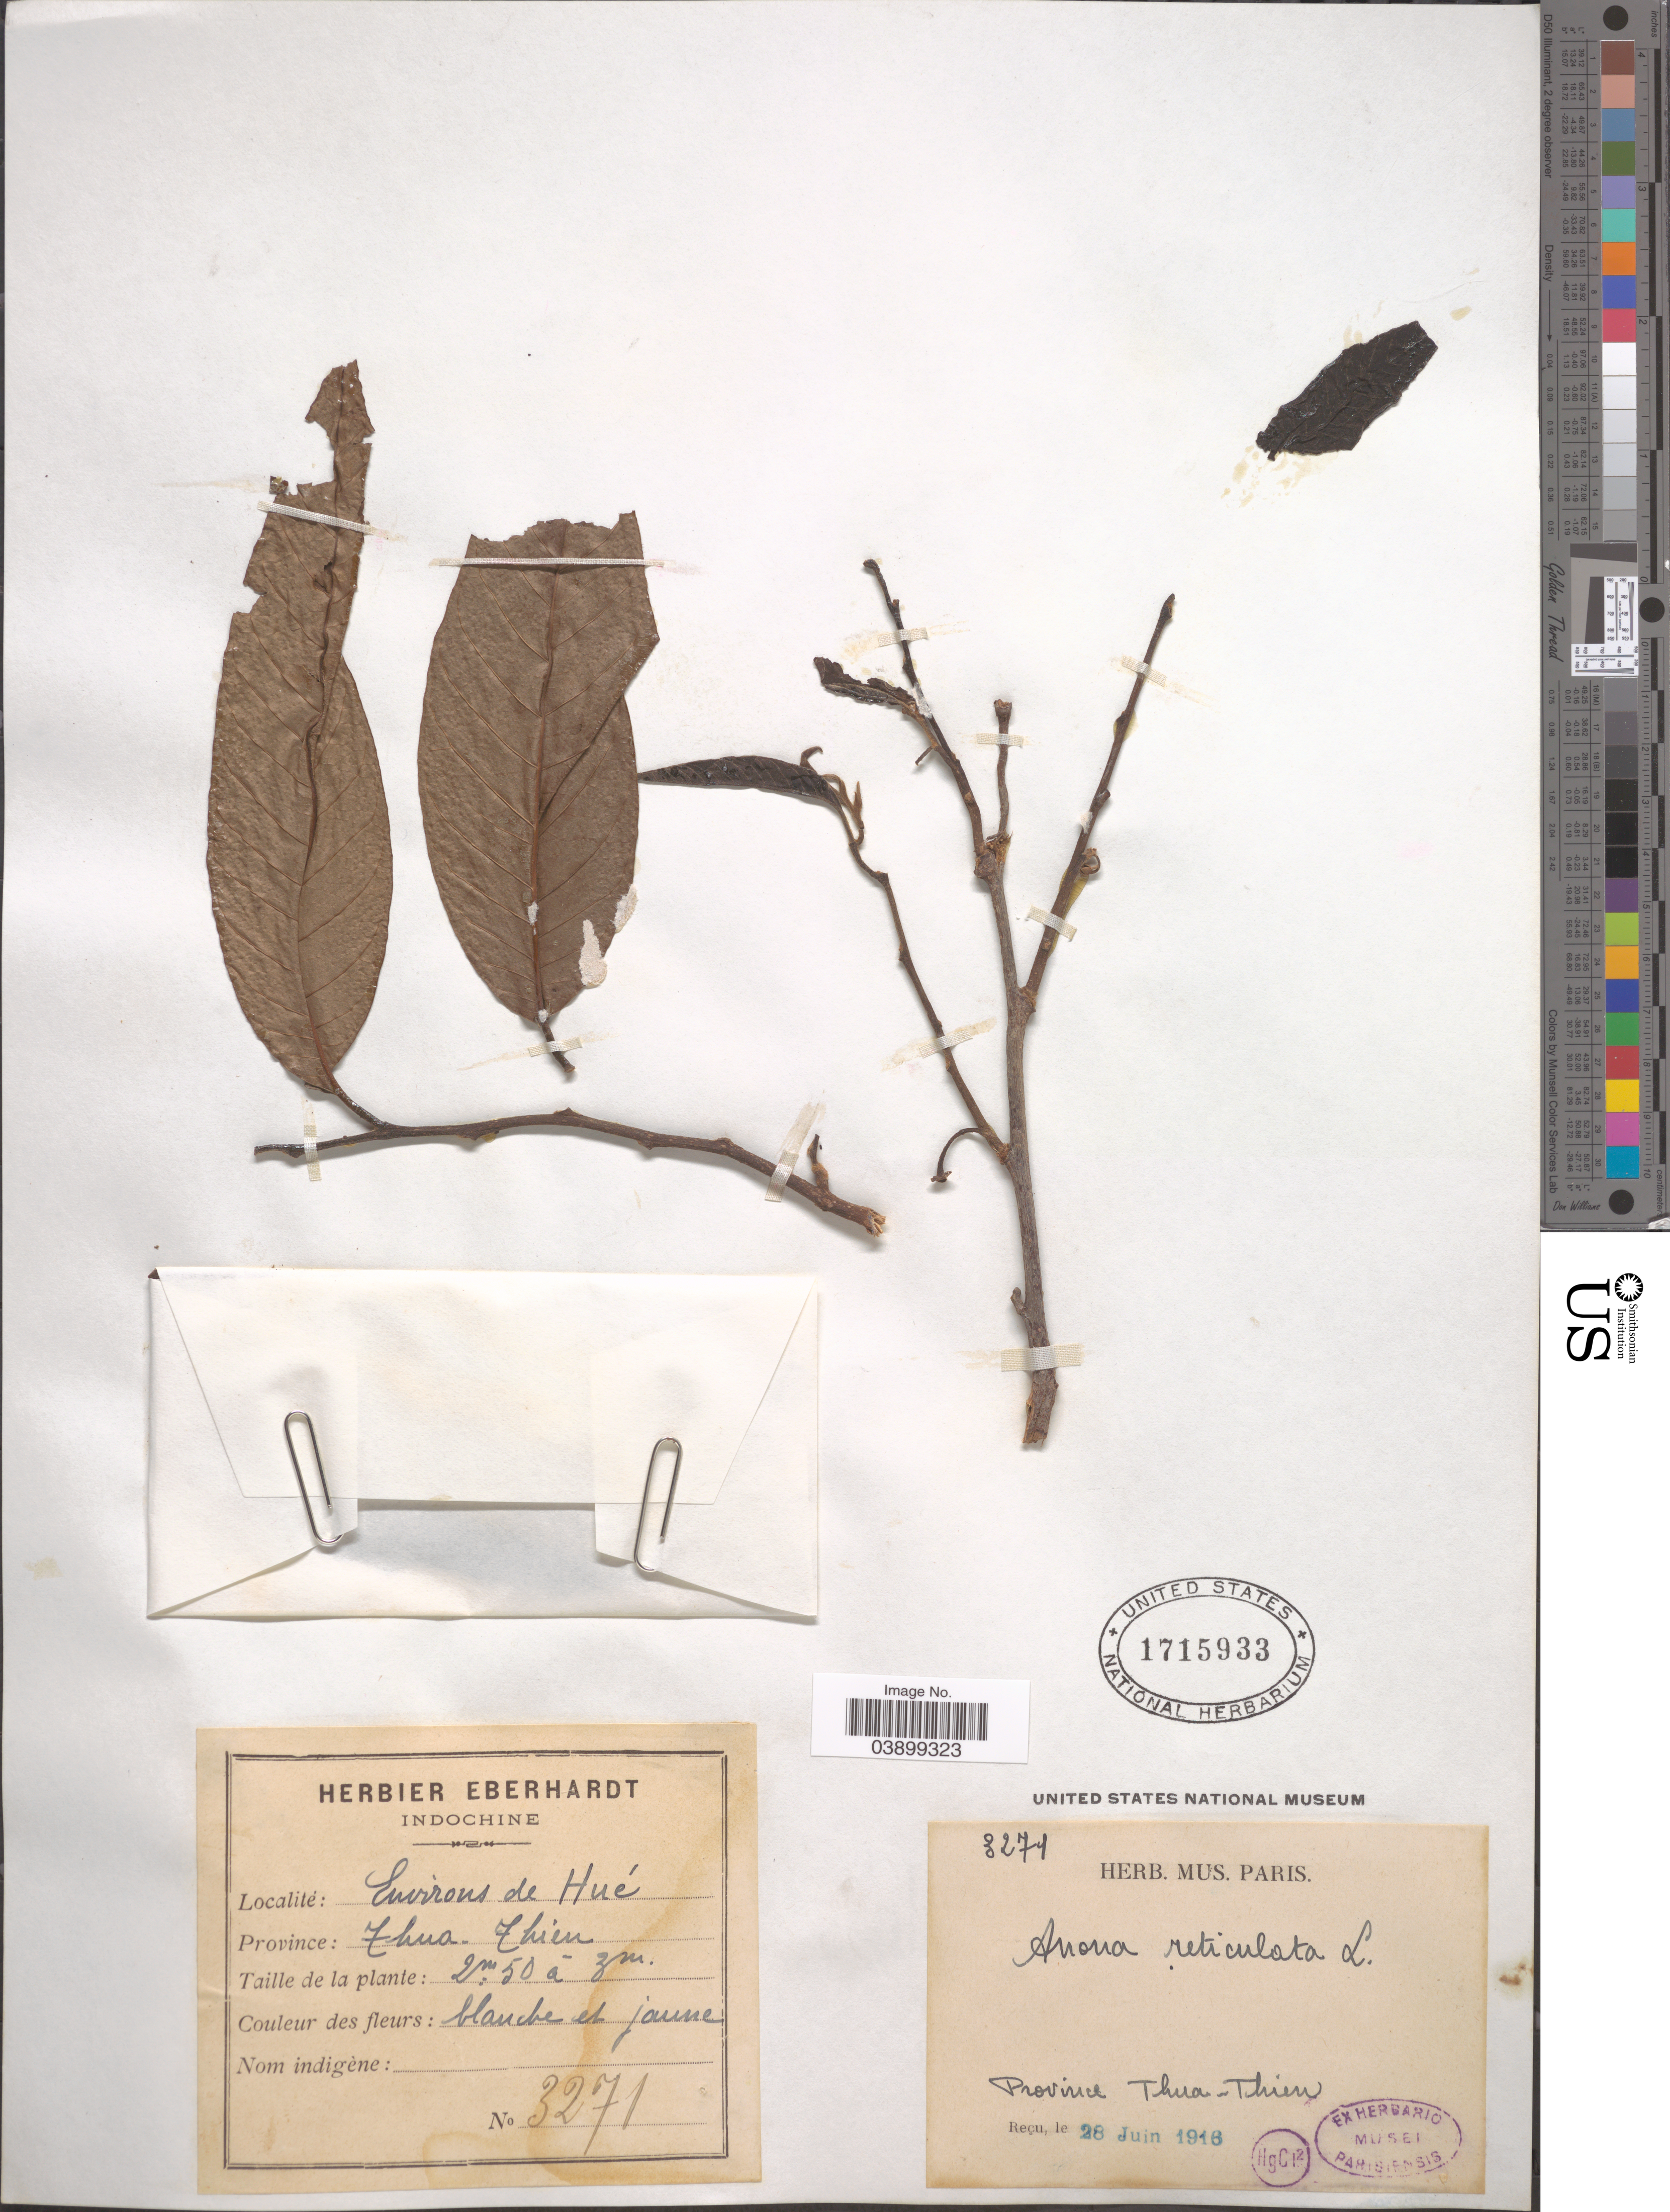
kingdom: Plantae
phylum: Tracheophyta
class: Magnoliopsida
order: Magnoliales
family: Annonaceae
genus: Annona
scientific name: Annona reticulata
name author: L.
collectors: ex herb. Eberhardt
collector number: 3271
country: Vietnam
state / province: Thua Thien-Hue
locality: Environs de Hué. Province: Thua-Thien.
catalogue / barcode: US 1715933